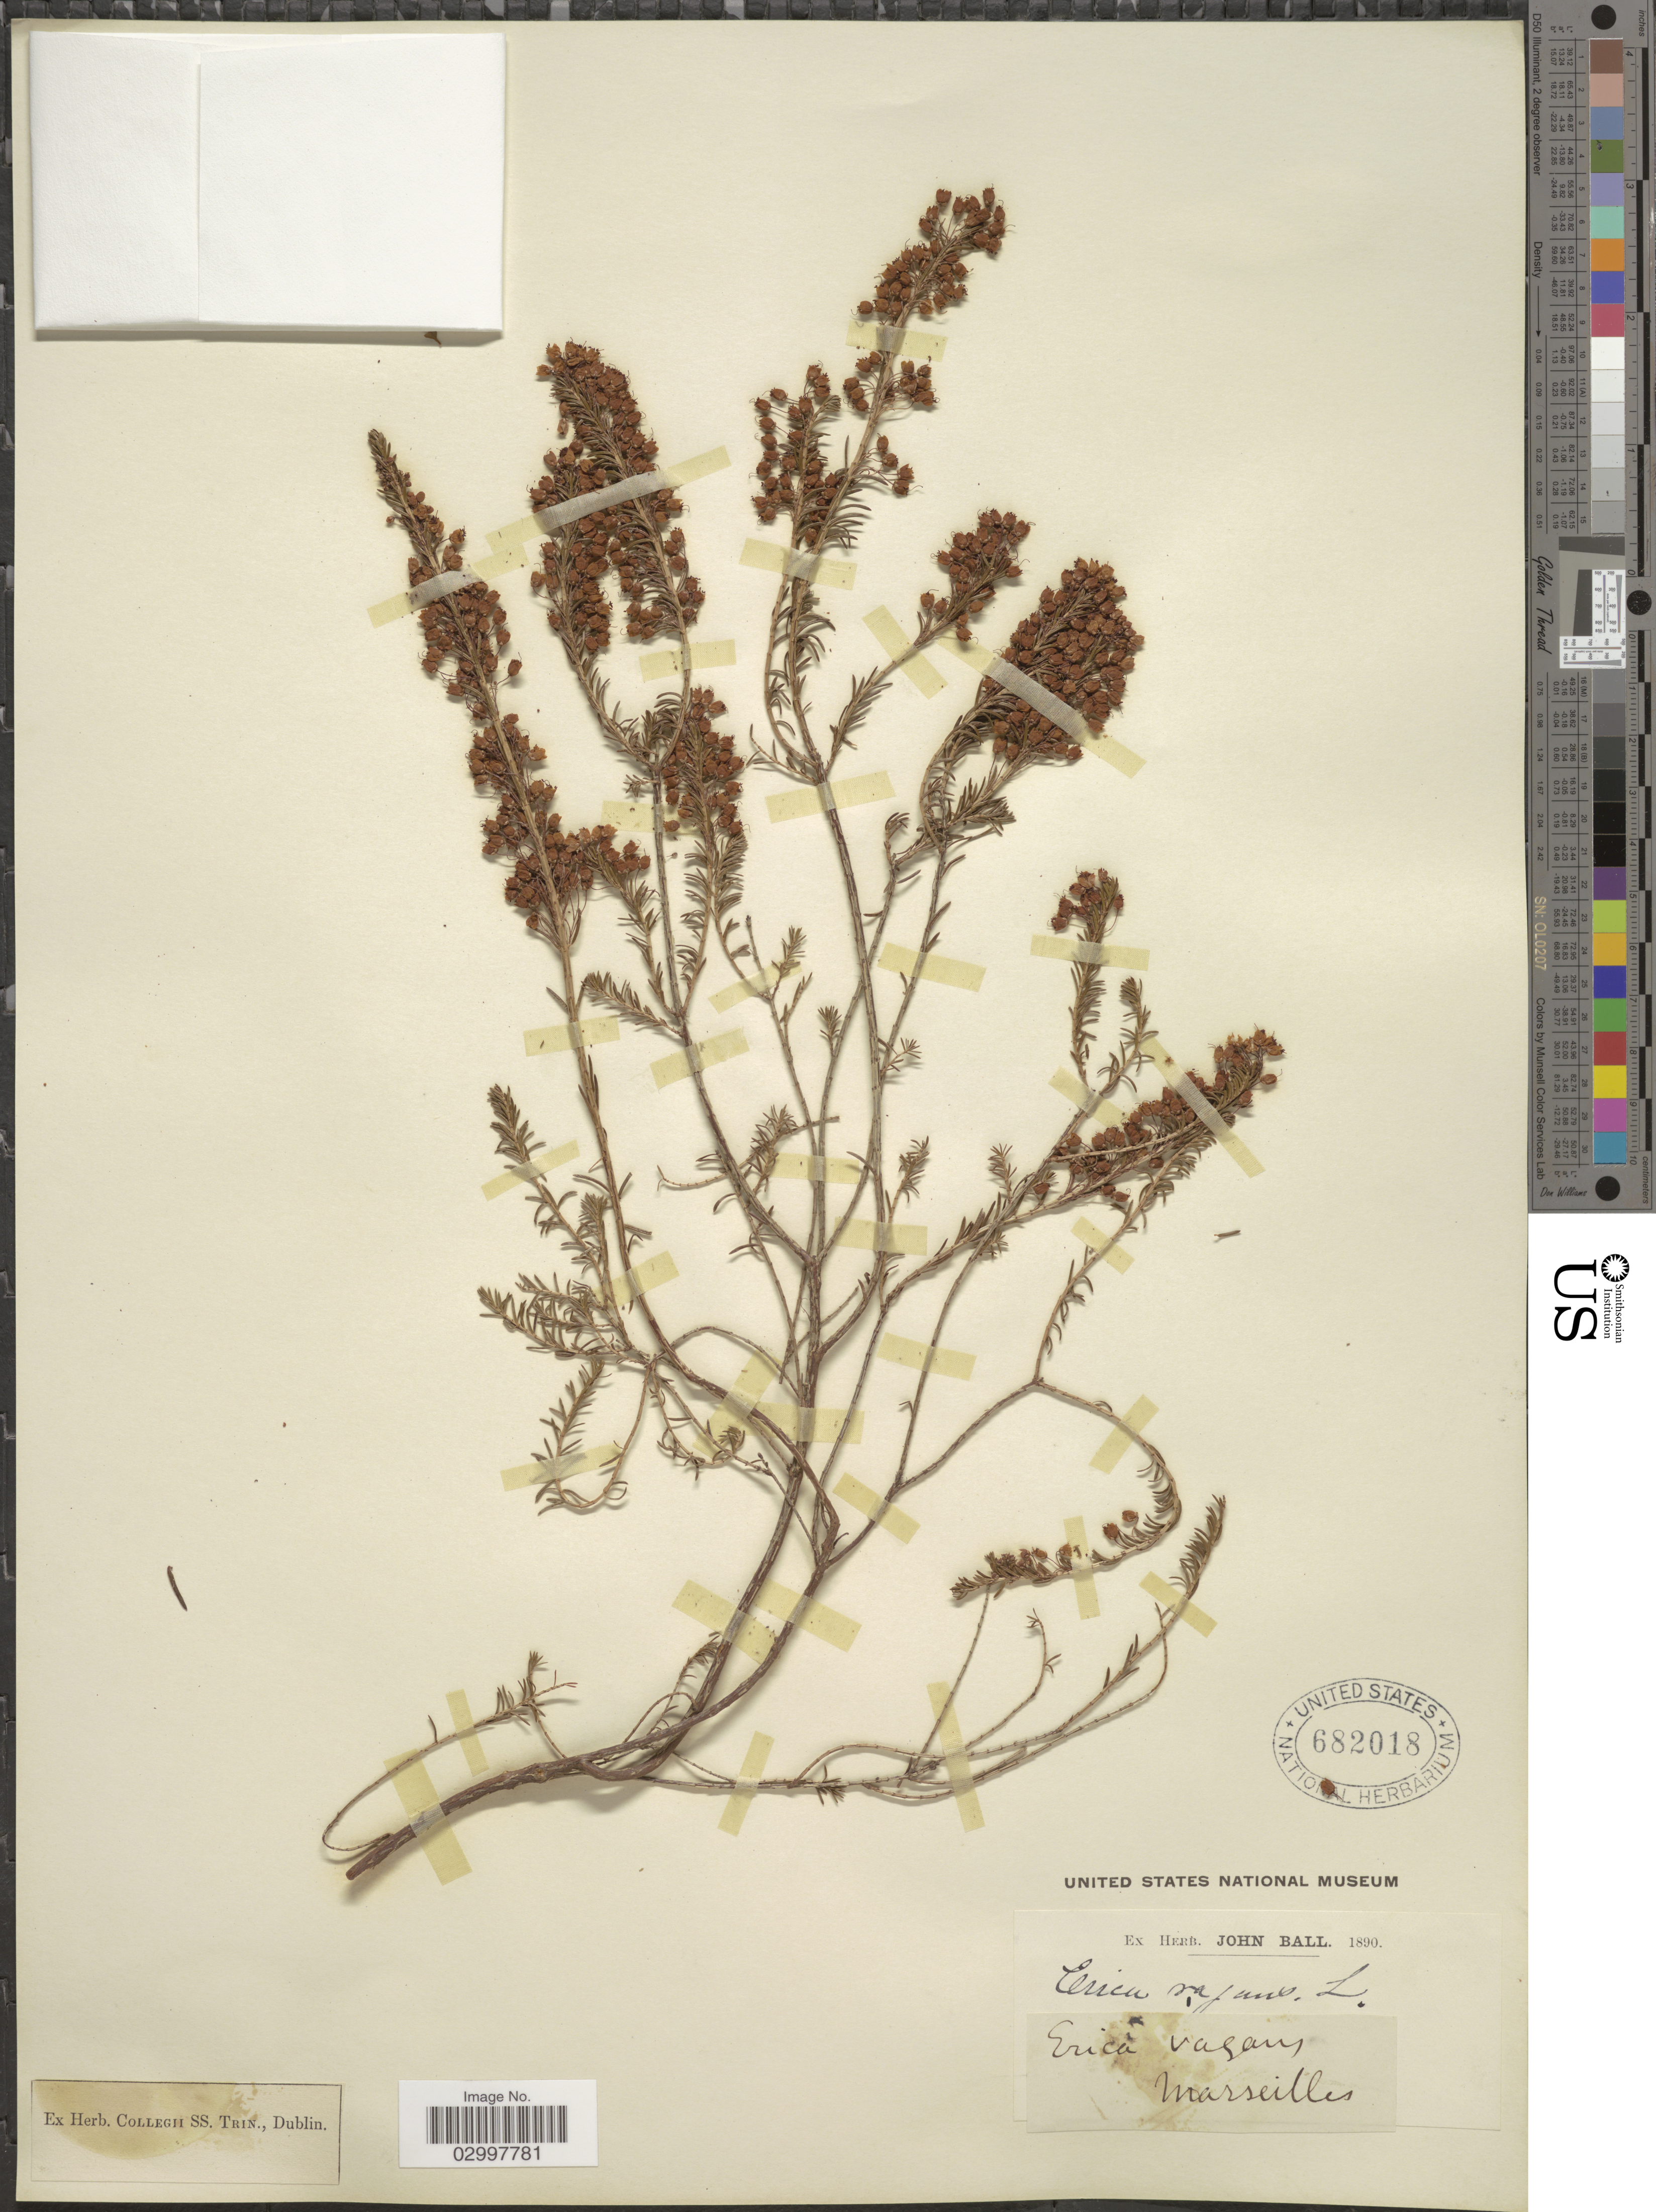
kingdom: Plantae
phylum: Tracheophyta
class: Magnoliopsida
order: Ericales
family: Ericaceae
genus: Erica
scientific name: Erica vagans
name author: L.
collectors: ex herb. John Ball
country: France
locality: Marseilles.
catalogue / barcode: US 682018